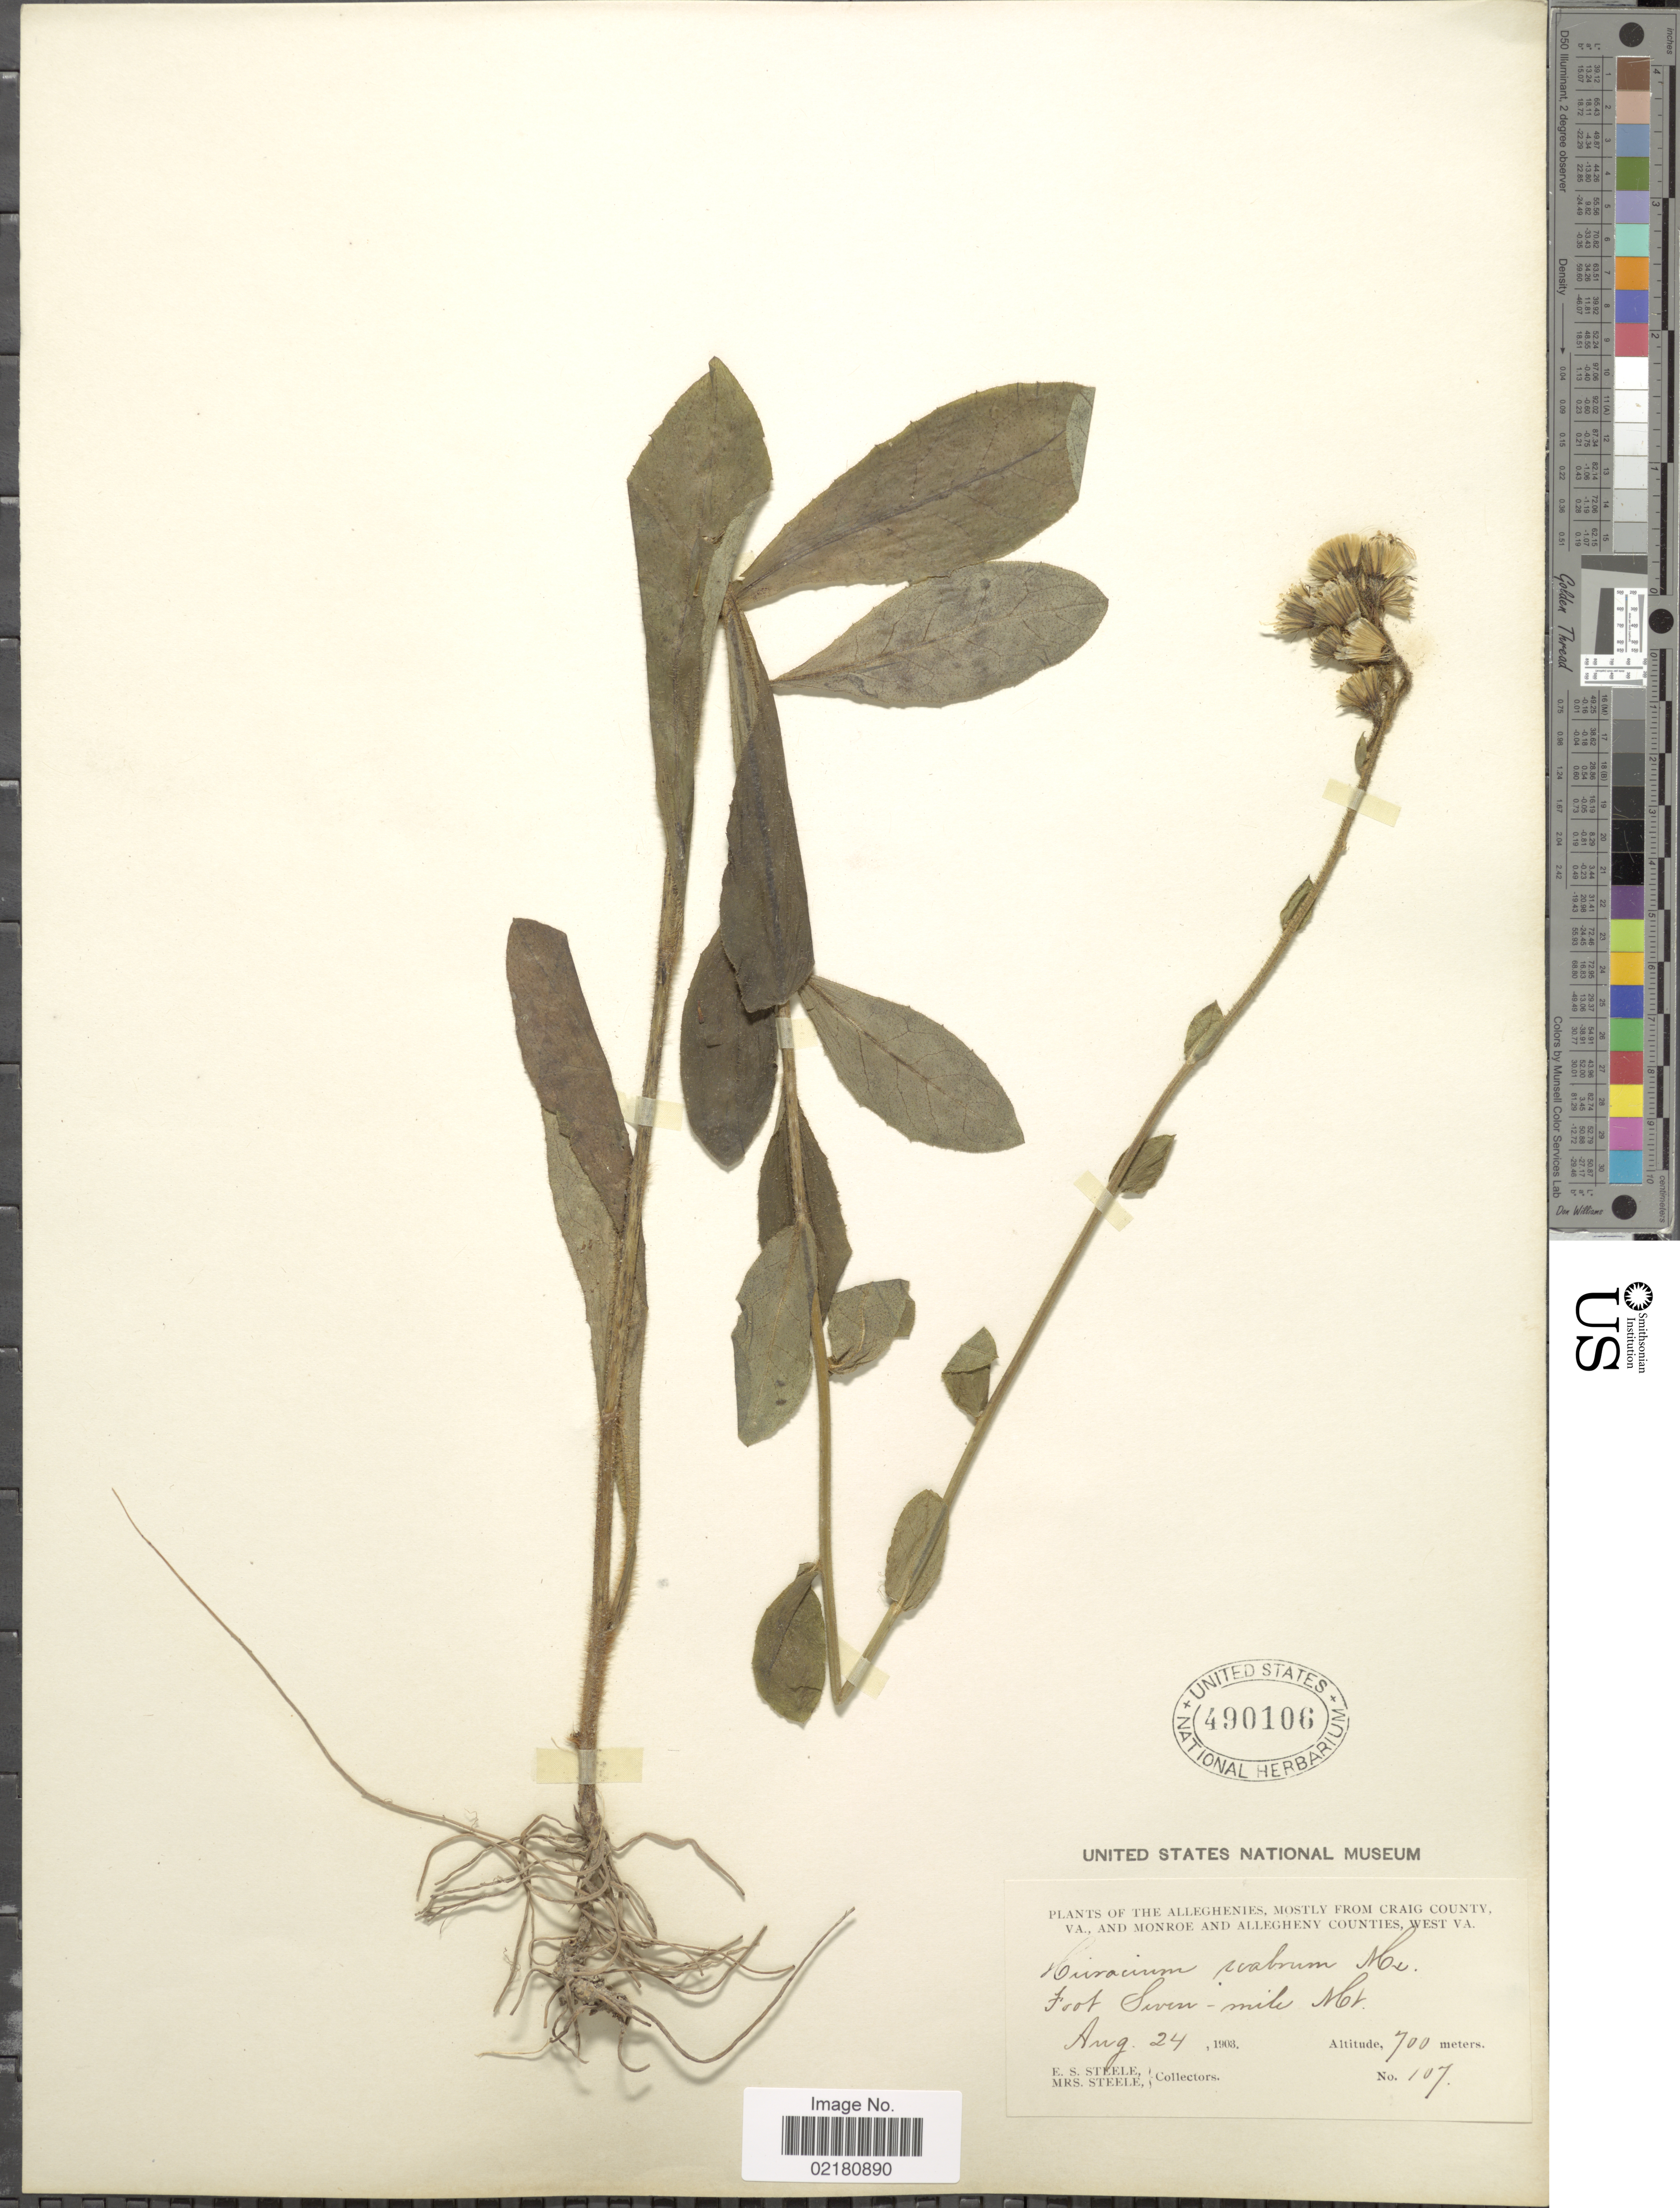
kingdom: Plantae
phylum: Tracheophyta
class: Magnoliopsida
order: Asterales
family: Asteraceae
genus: Pilosella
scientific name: Pilosella verruculata subsp. verruculata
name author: (Link) Soják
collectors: E. Steele & Mrs. E. S. Steele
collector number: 107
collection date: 1903-08-21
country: United States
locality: The Alleghenies, mostly from Craig County, V.A. and Monroe and Alleghney Counties, West V.A. Fort seven-mile Mt.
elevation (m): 700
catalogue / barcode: US 490106